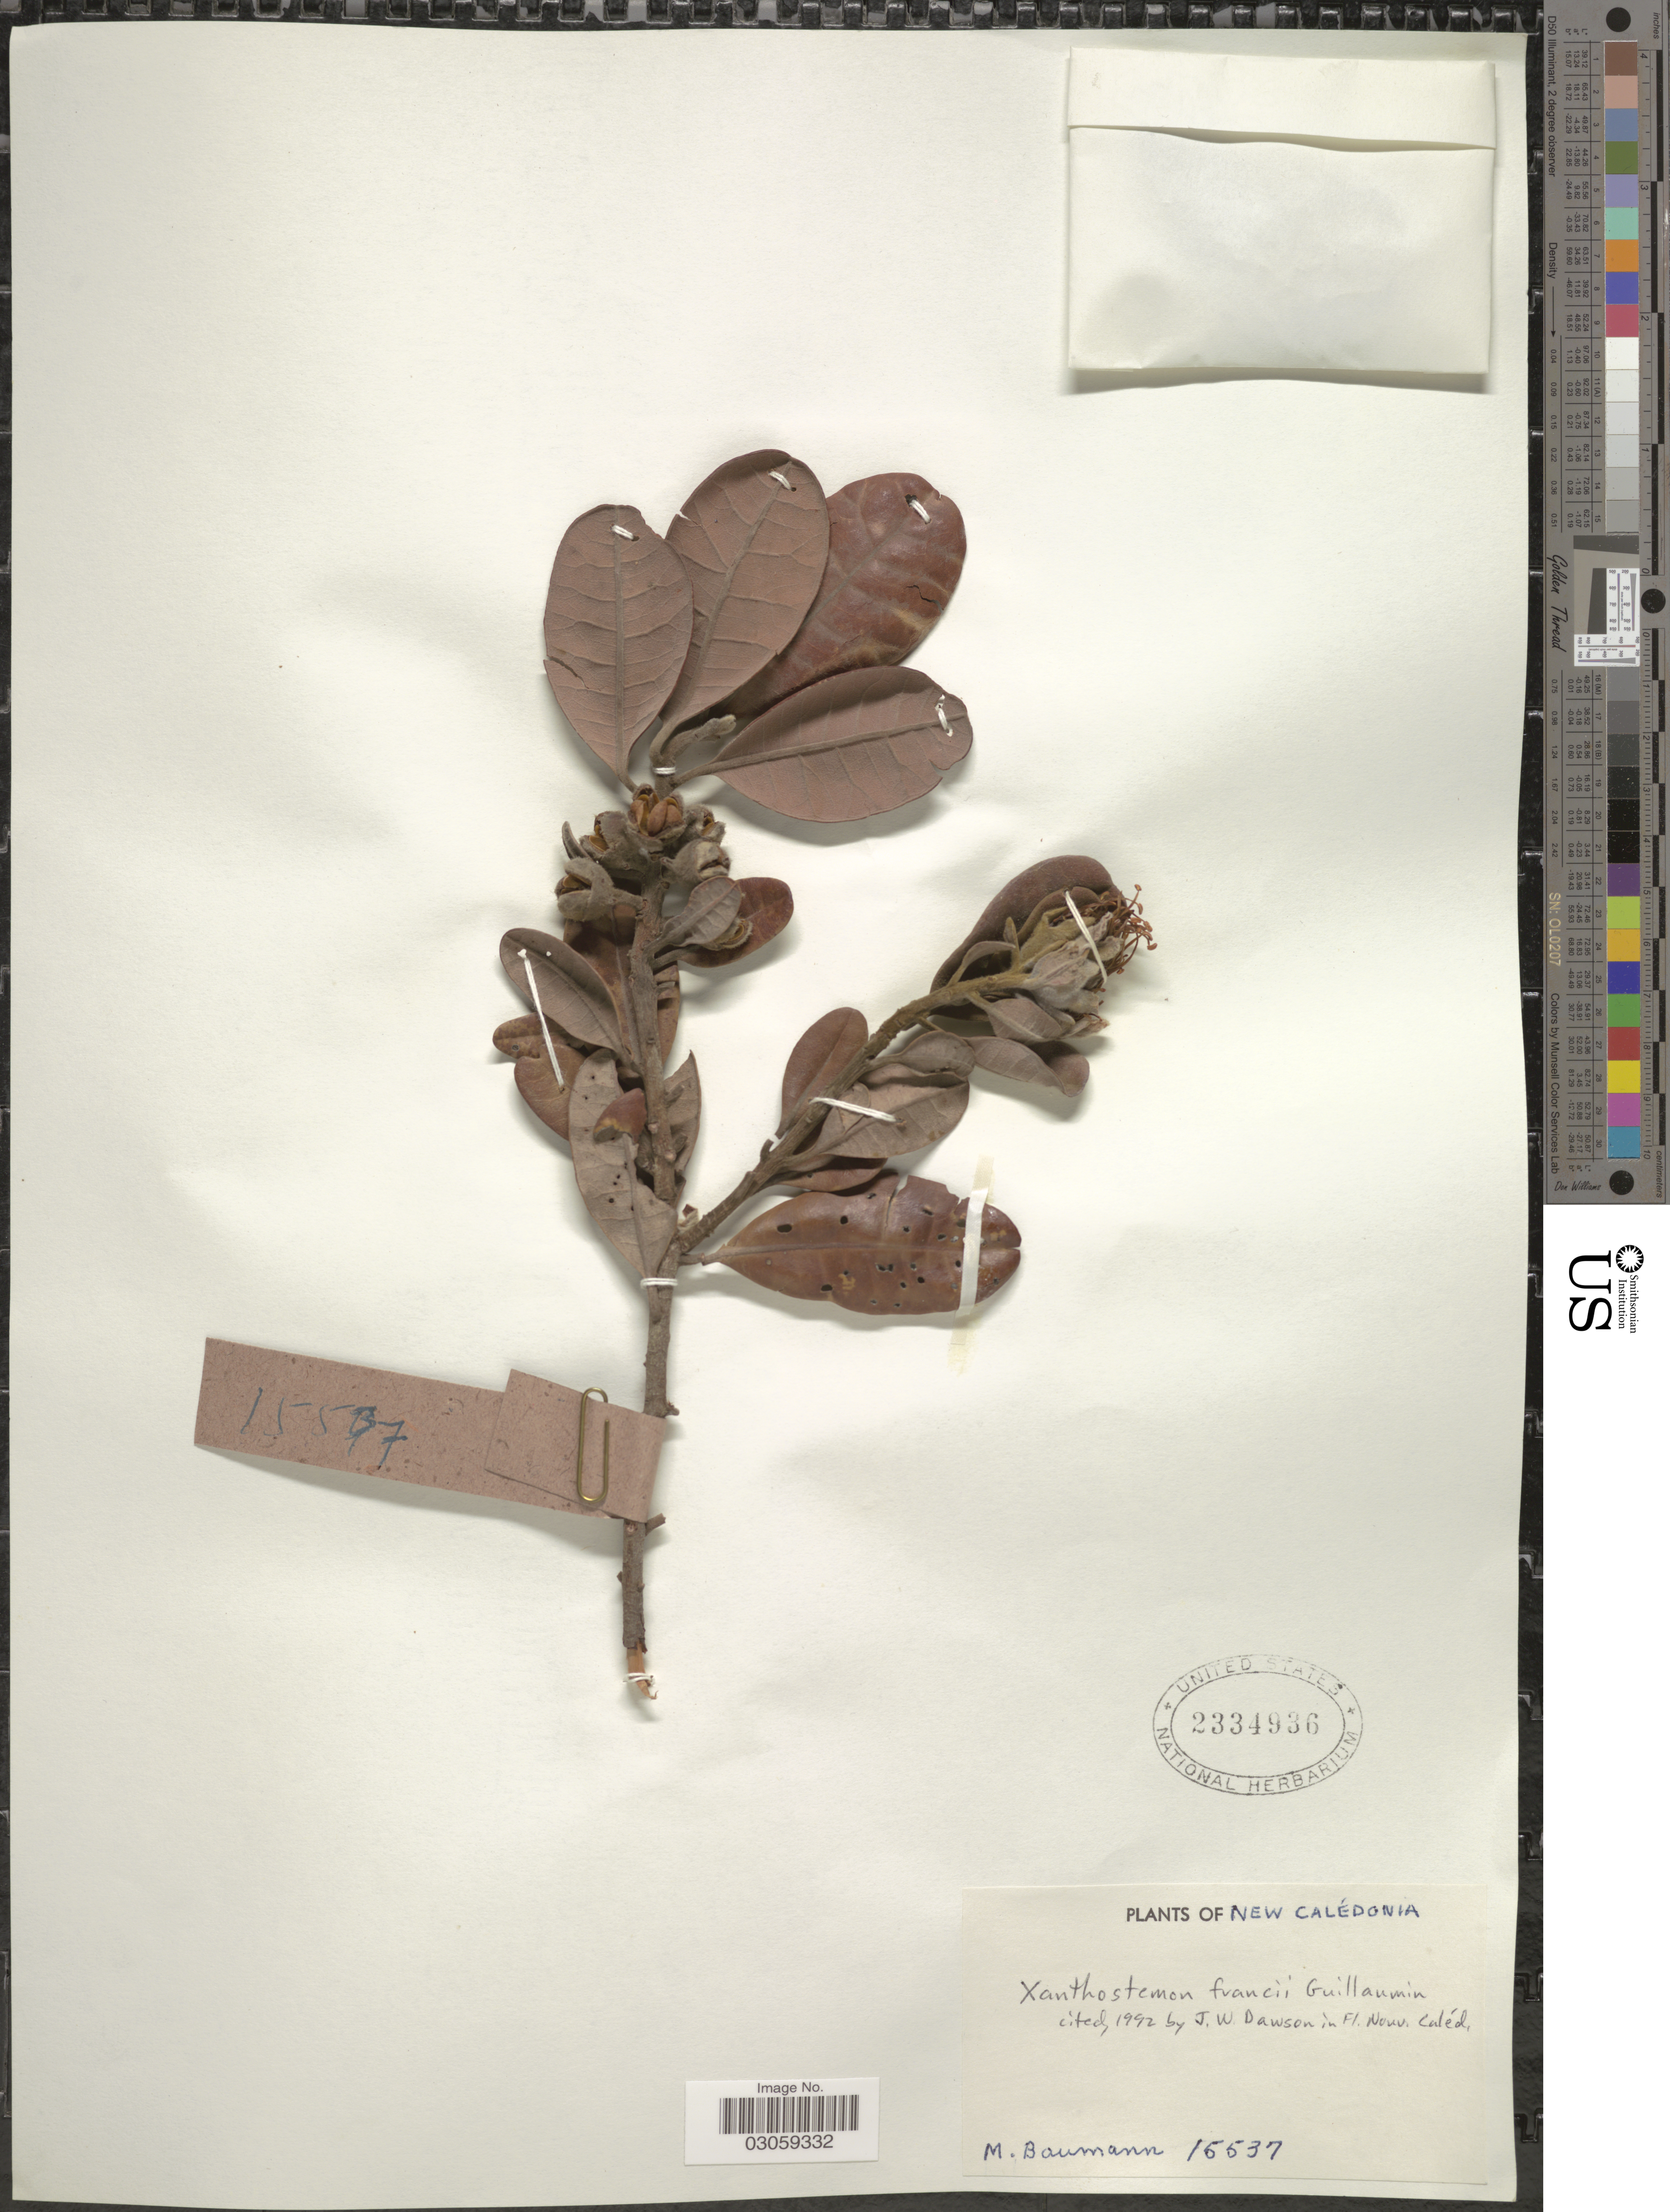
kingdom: Plantae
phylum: Tracheophyta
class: Magnoliopsida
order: Myrtales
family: Myrtaceae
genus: Xanthostemon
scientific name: Xanthostemon francii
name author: Guillaumin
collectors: M. Baumann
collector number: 15537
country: New Caledonia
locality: New Calédonia.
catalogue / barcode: US 2334936